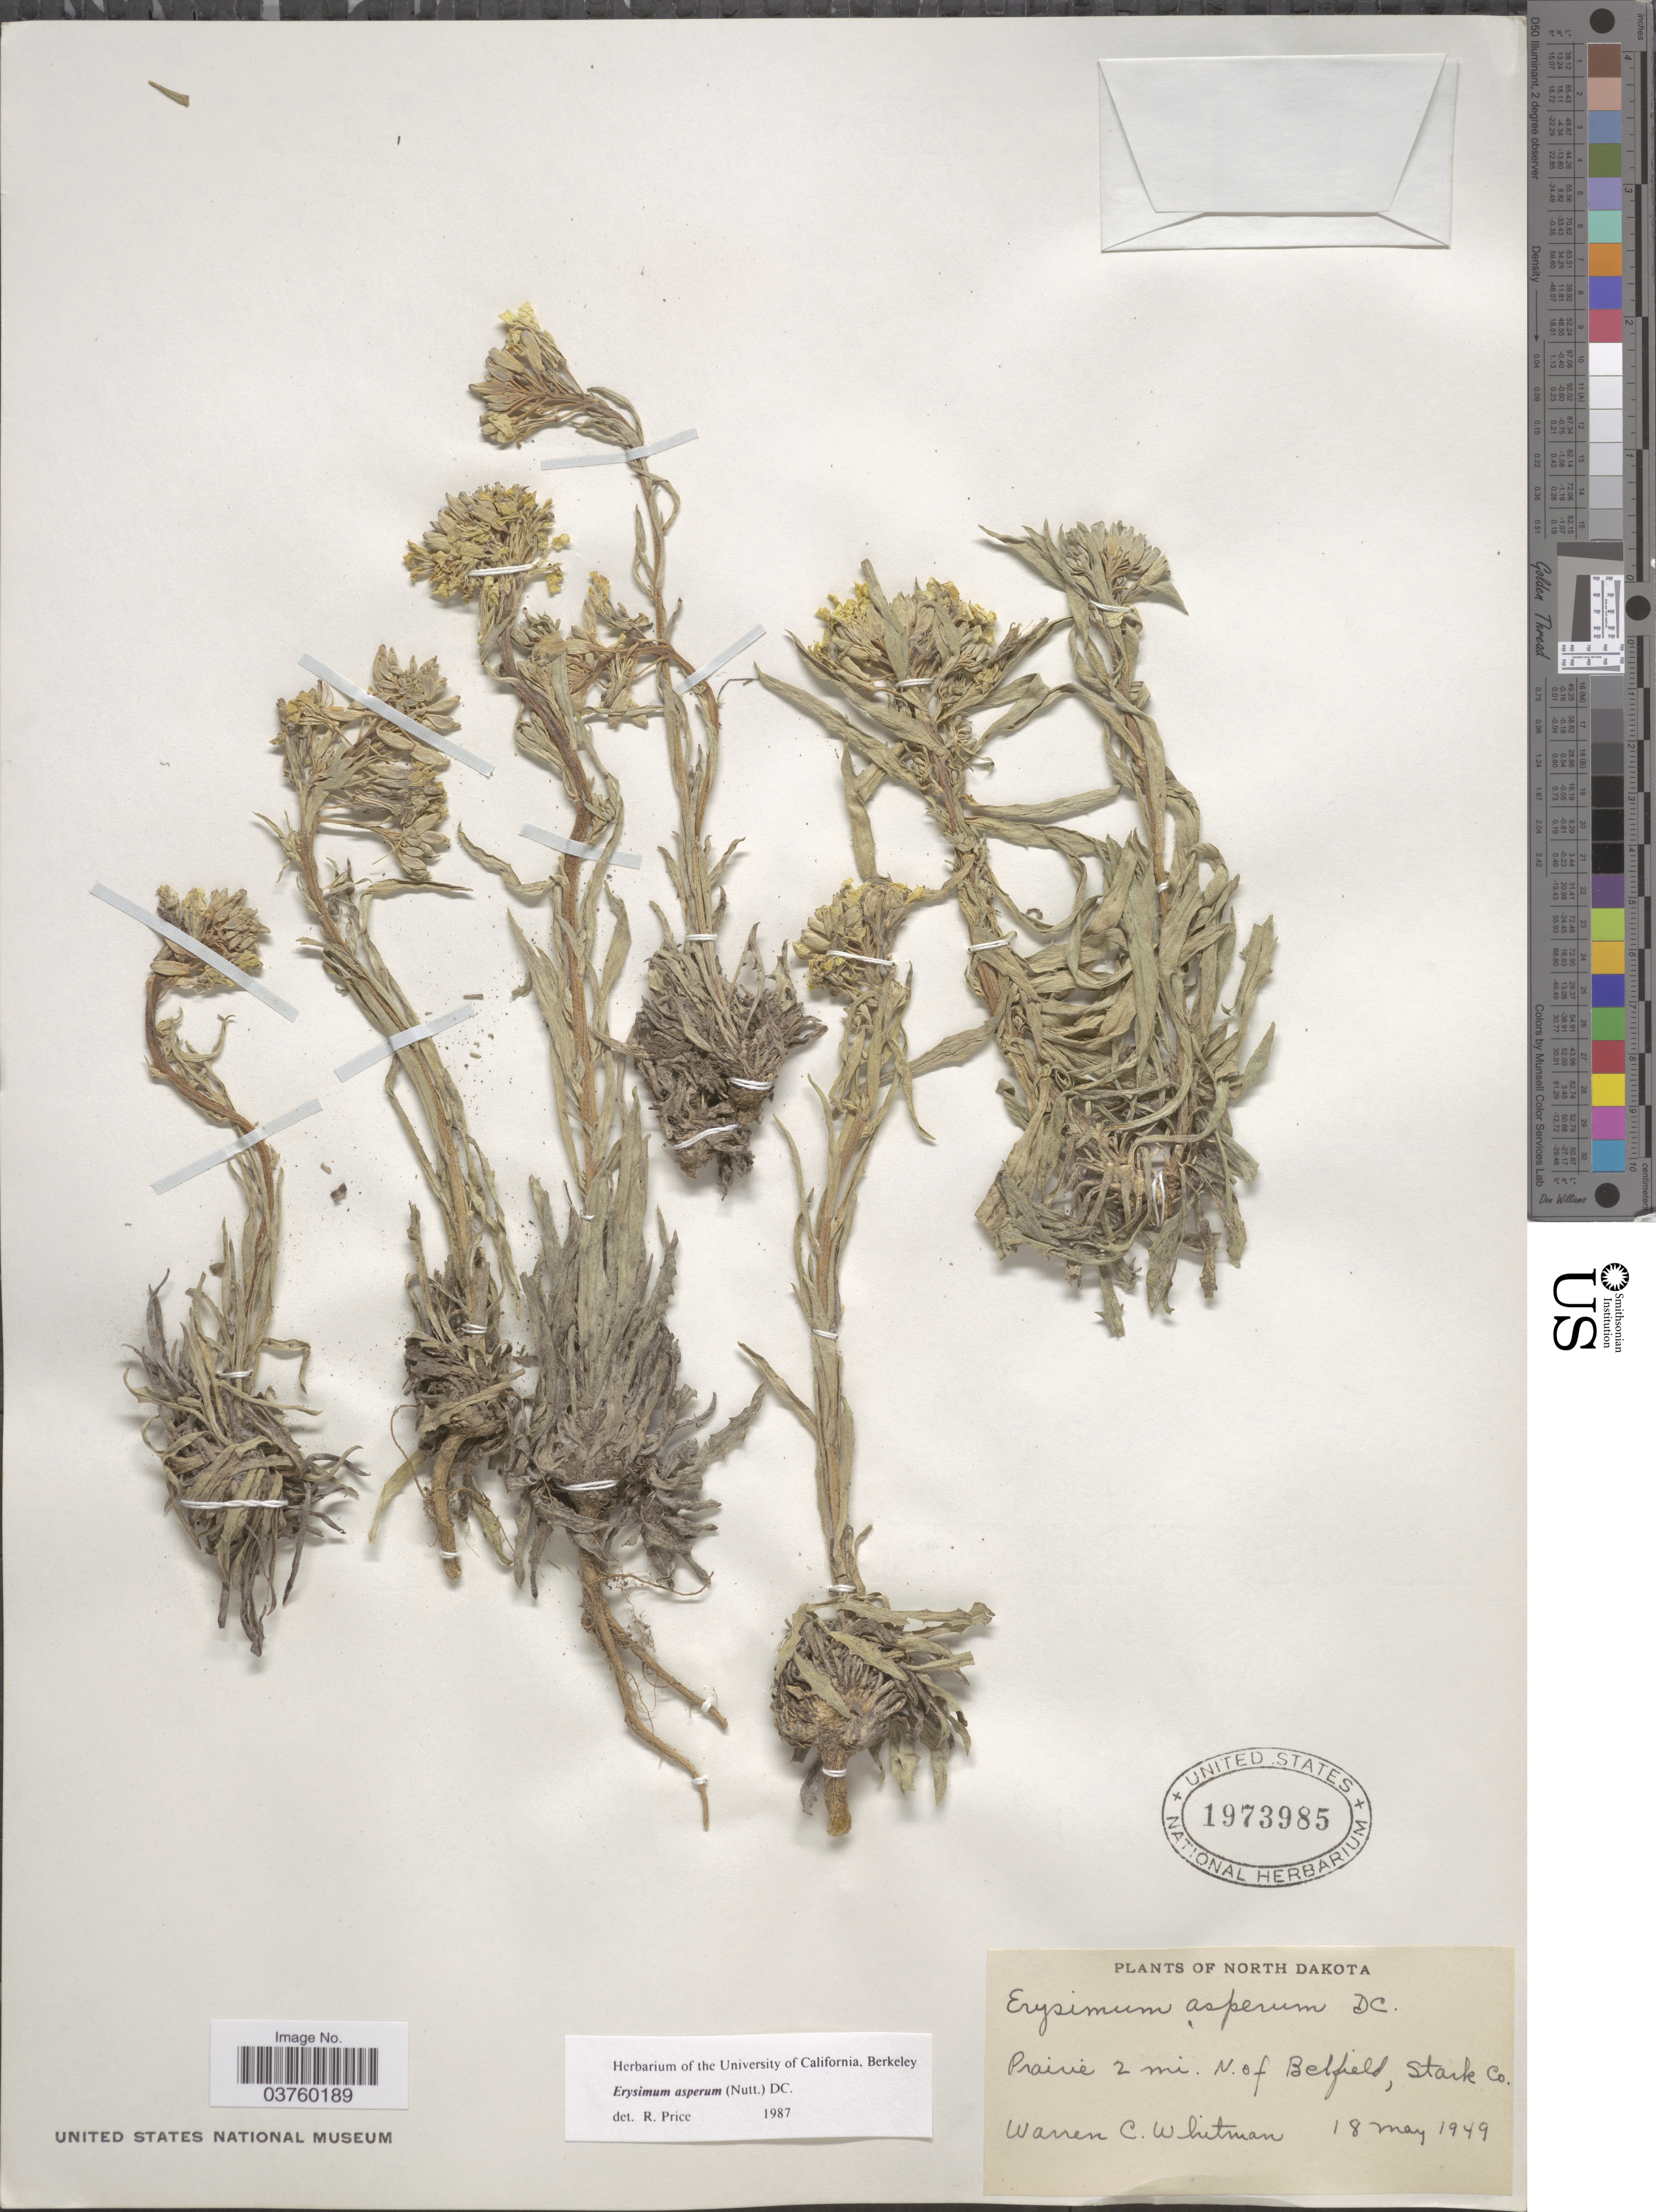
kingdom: Plantae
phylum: Tracheophyta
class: Magnoliopsida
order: Brassicales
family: Brassicaceae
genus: Erysimum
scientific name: Erysimum asperum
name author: (Nutt.) DC.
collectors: W. Whitman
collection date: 1949-05-18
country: United States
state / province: North Dakota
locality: Prairie 2 mi. N. of Belfield, Stark Co.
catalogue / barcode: US 1973985